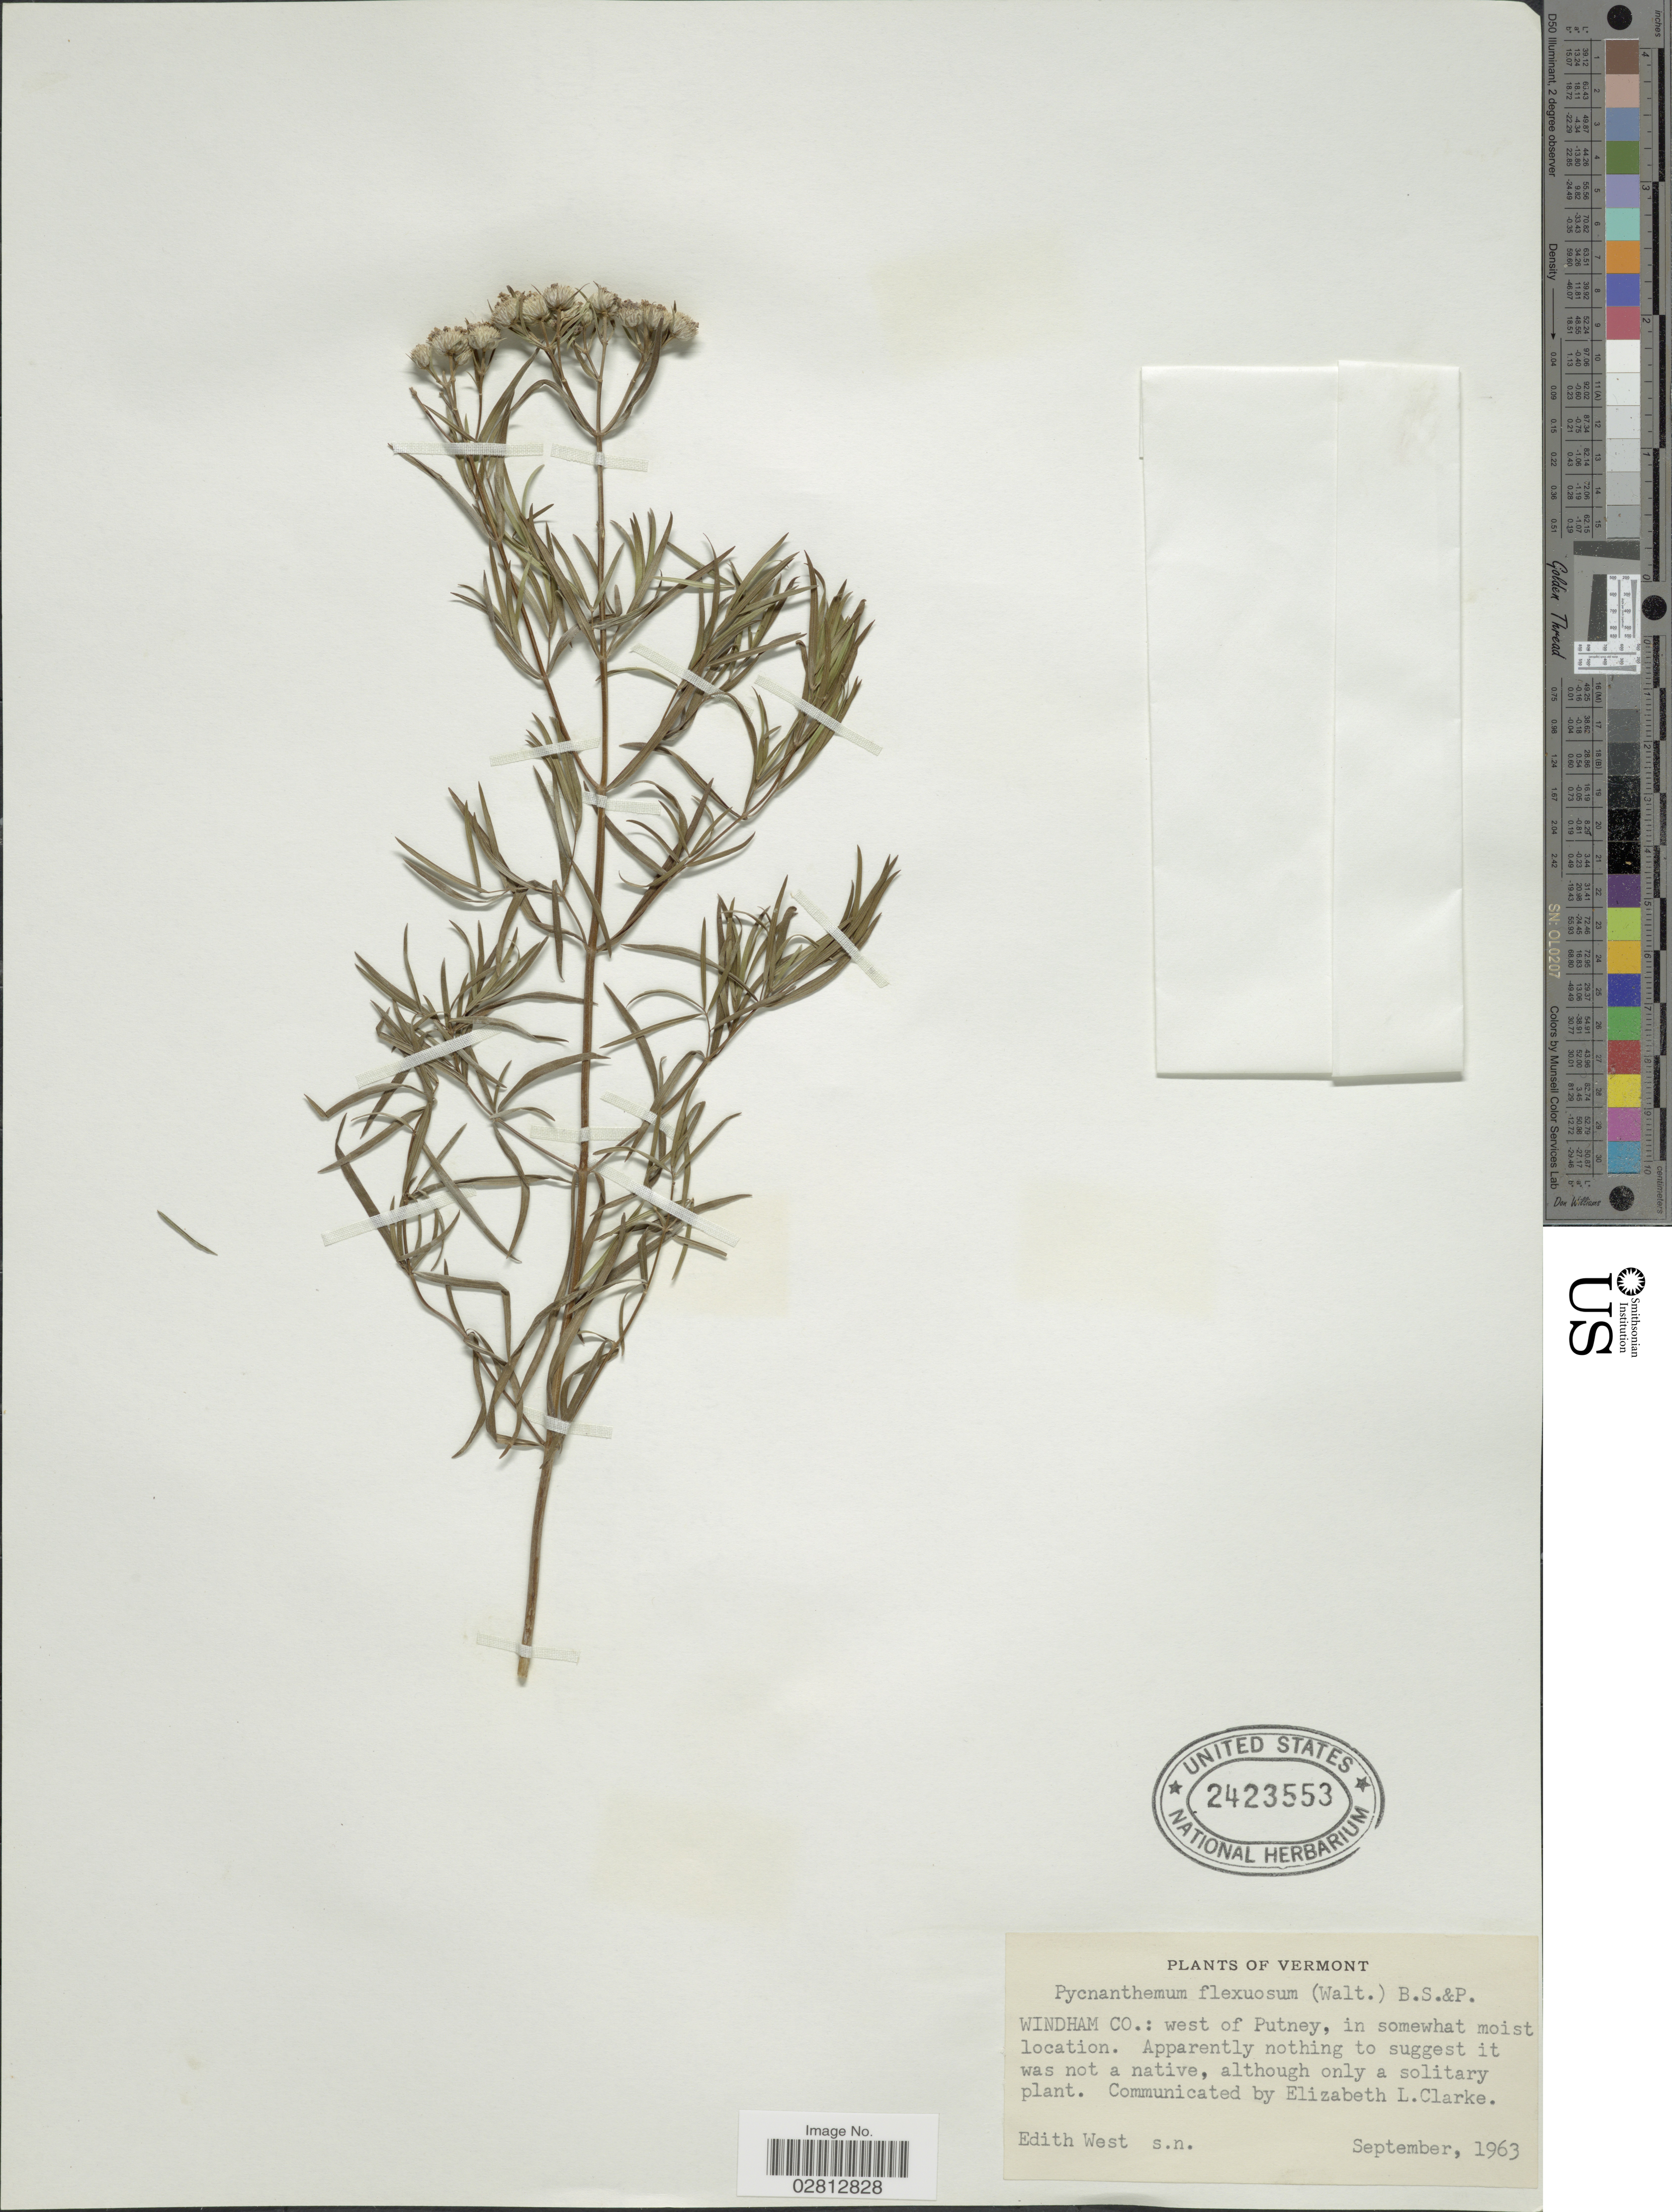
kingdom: Plantae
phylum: Tracheophyta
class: Magnoliopsida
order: Lamiales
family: Lamiaceae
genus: Pycnanthemum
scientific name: Pycnanthemum tenuifolium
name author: Schrad.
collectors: E. West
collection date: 1963-09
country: United States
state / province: Vermont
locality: Windham Co.: west of Putney, in somewhat moist location.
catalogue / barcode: US 2423553